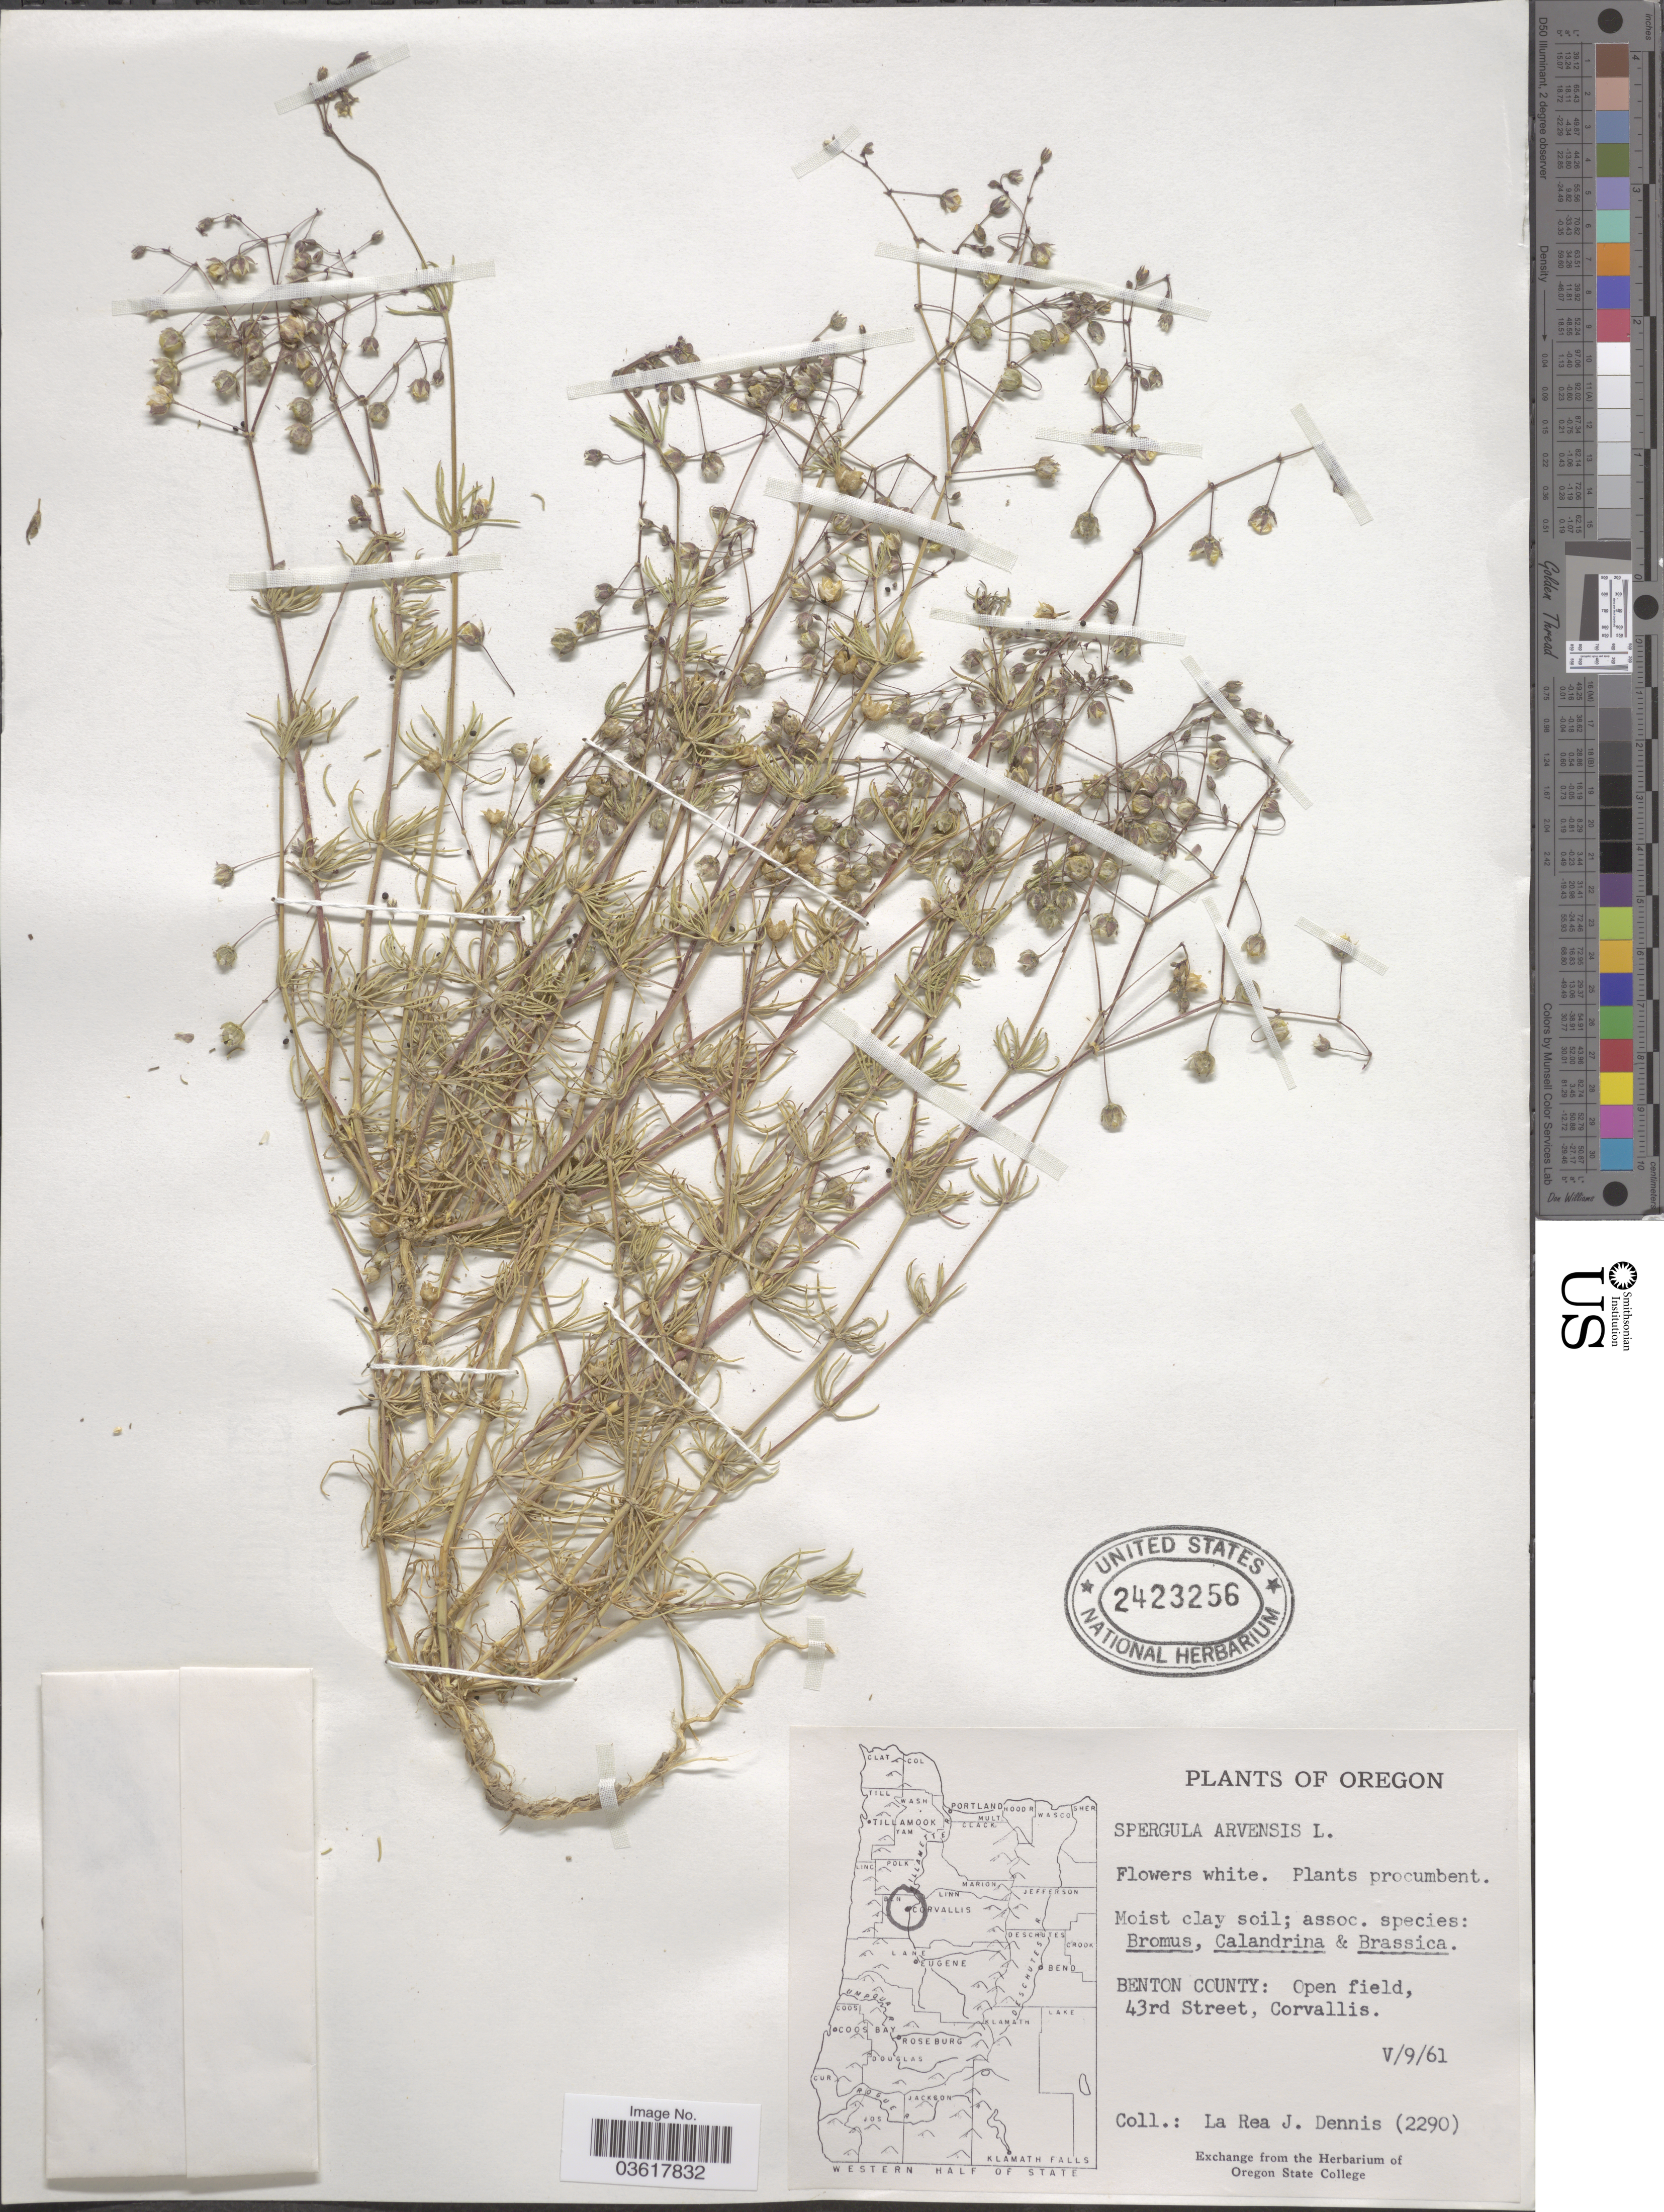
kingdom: Plantae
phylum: Tracheophyta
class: Magnoliopsida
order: Caryophyllales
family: Caryophyllaceae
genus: Spergula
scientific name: Spergula arvensis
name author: L.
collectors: L. Dennis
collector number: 2290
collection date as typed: Transcribed d/m/y: 9/5/61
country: United States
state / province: Oregon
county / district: Benton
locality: Benton County: Open field, 43rd Street, Corvallis.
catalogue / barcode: US 2423256